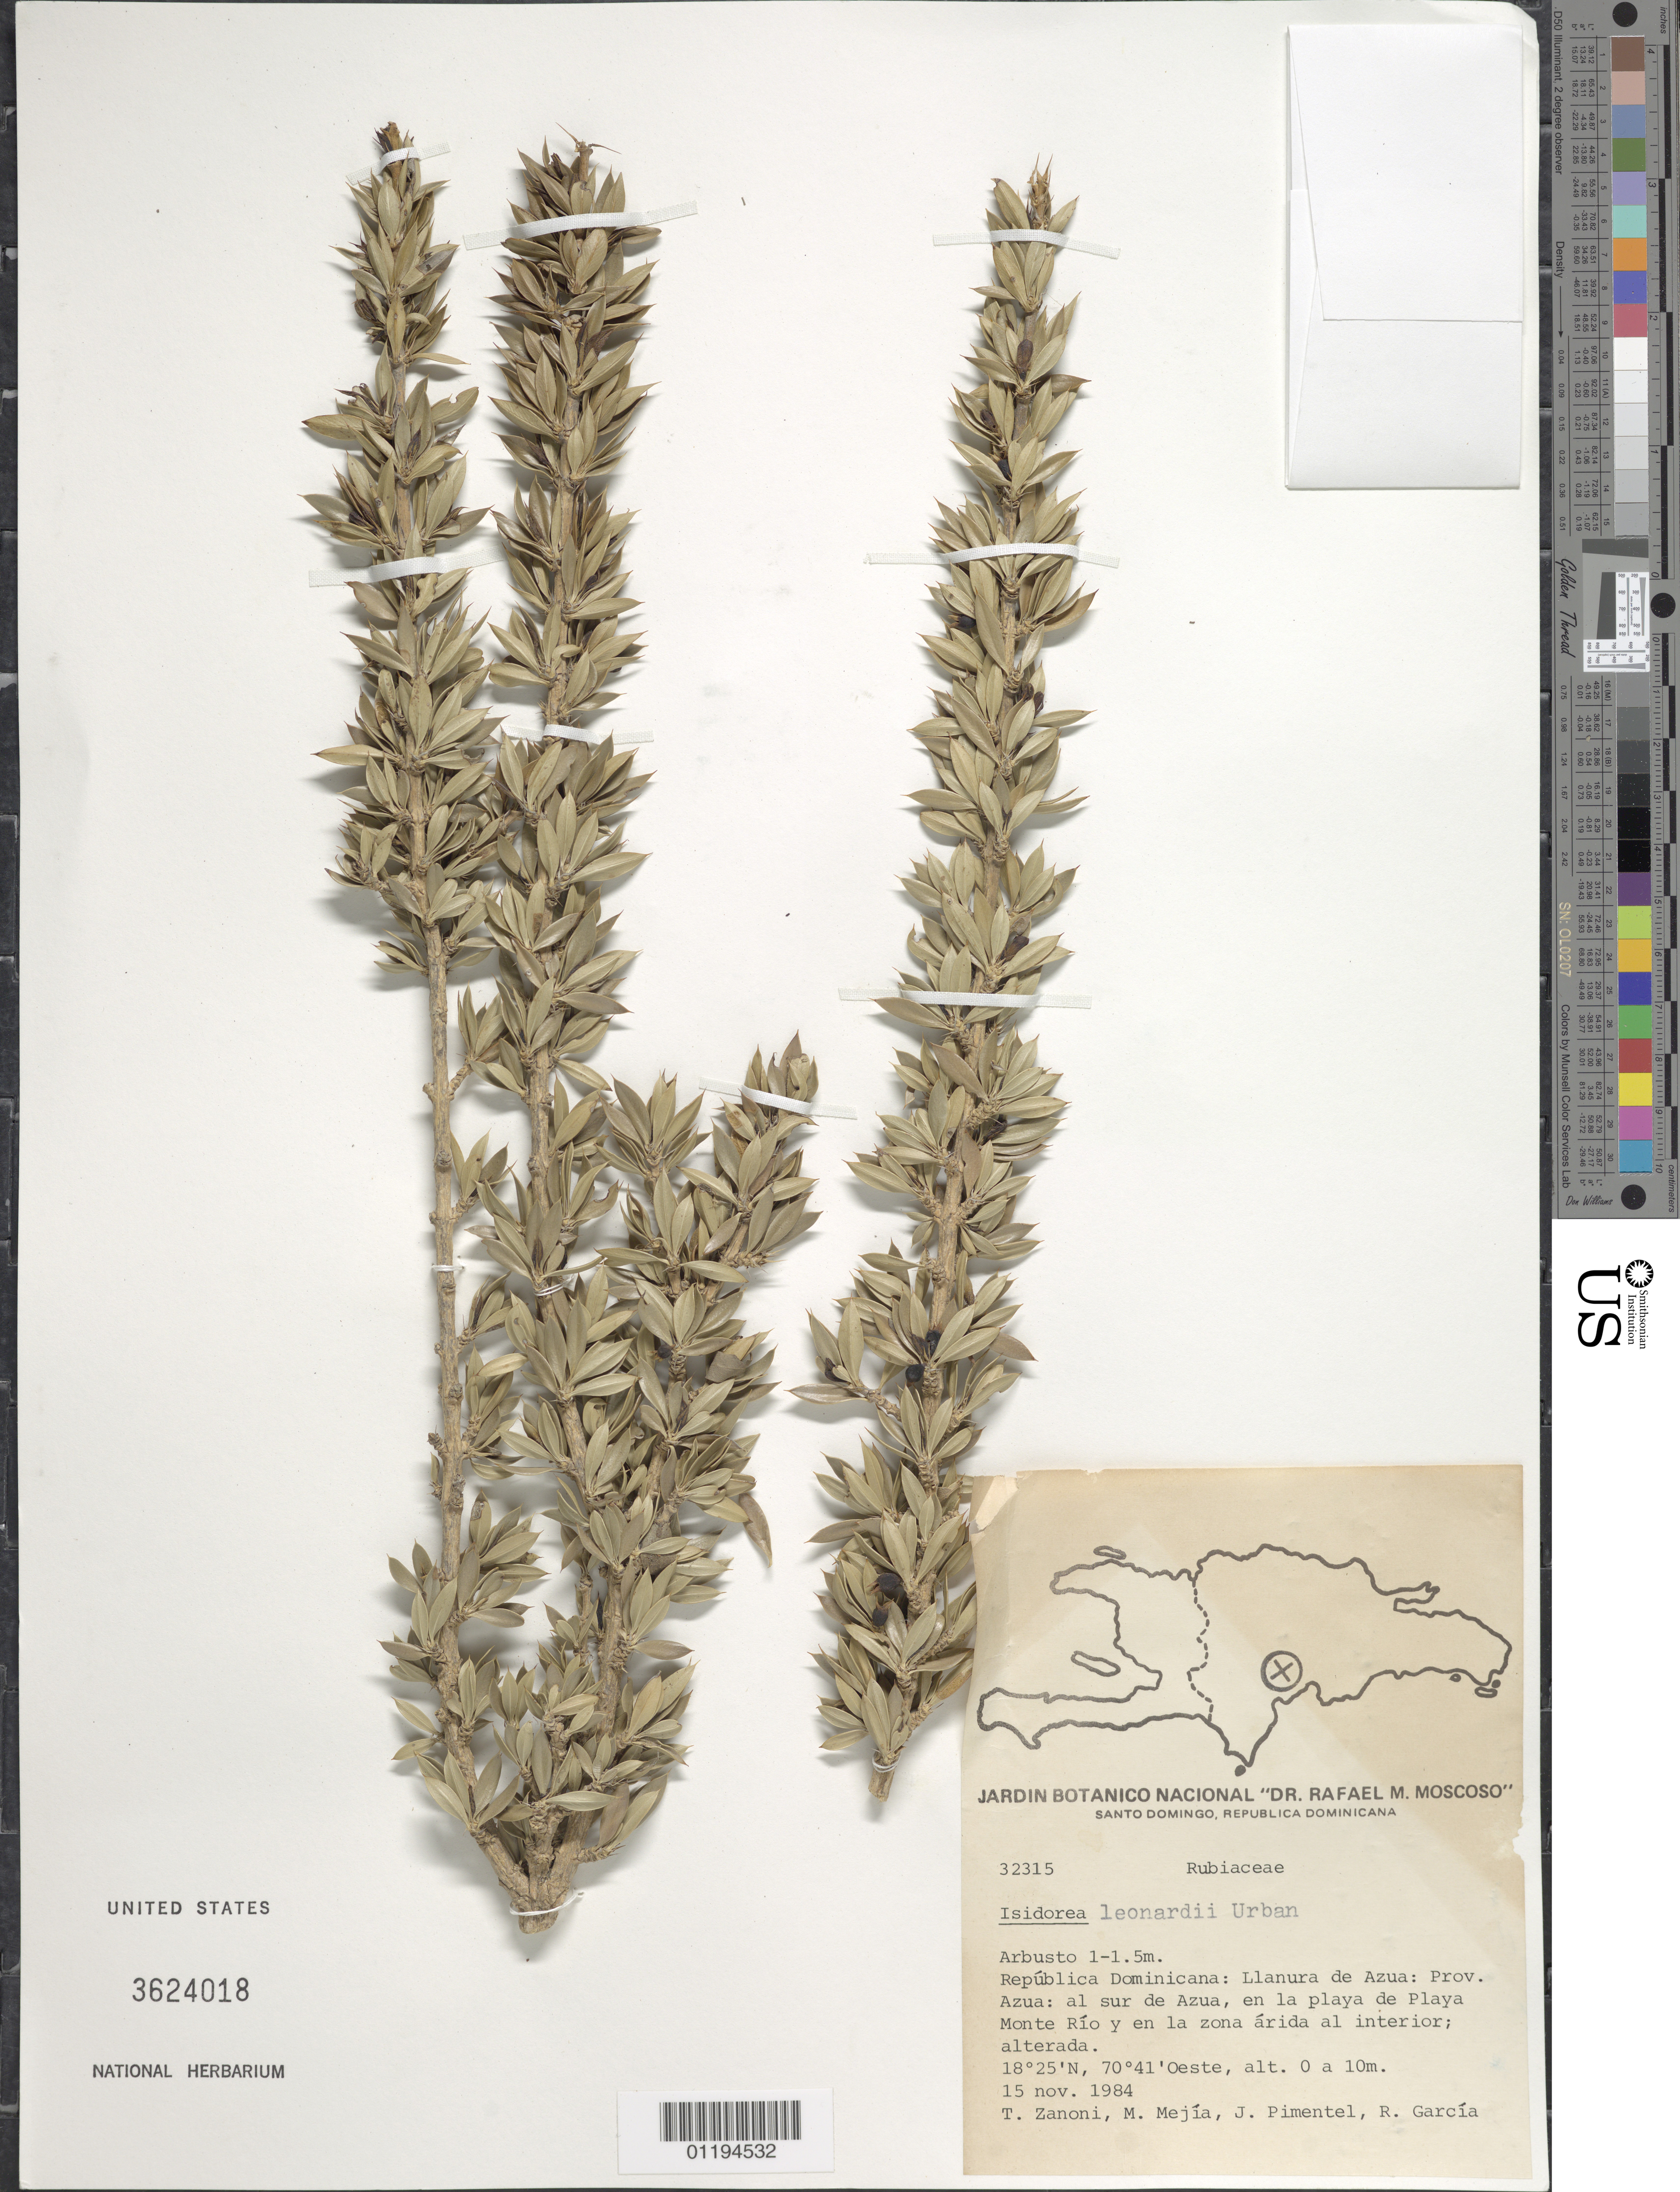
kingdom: Plantae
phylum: Tracheophyta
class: Magnoliopsida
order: Gentianales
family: Rubiaceae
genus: Isidorea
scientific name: Isidorea leonardii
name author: Urb.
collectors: T. A. Zanoni, M. Mejia, J. Pimental & R. Garcia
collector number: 32315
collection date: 1984-11-15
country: Dominican Republic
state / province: Azua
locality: Azua Plain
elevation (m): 0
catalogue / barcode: US 3624018